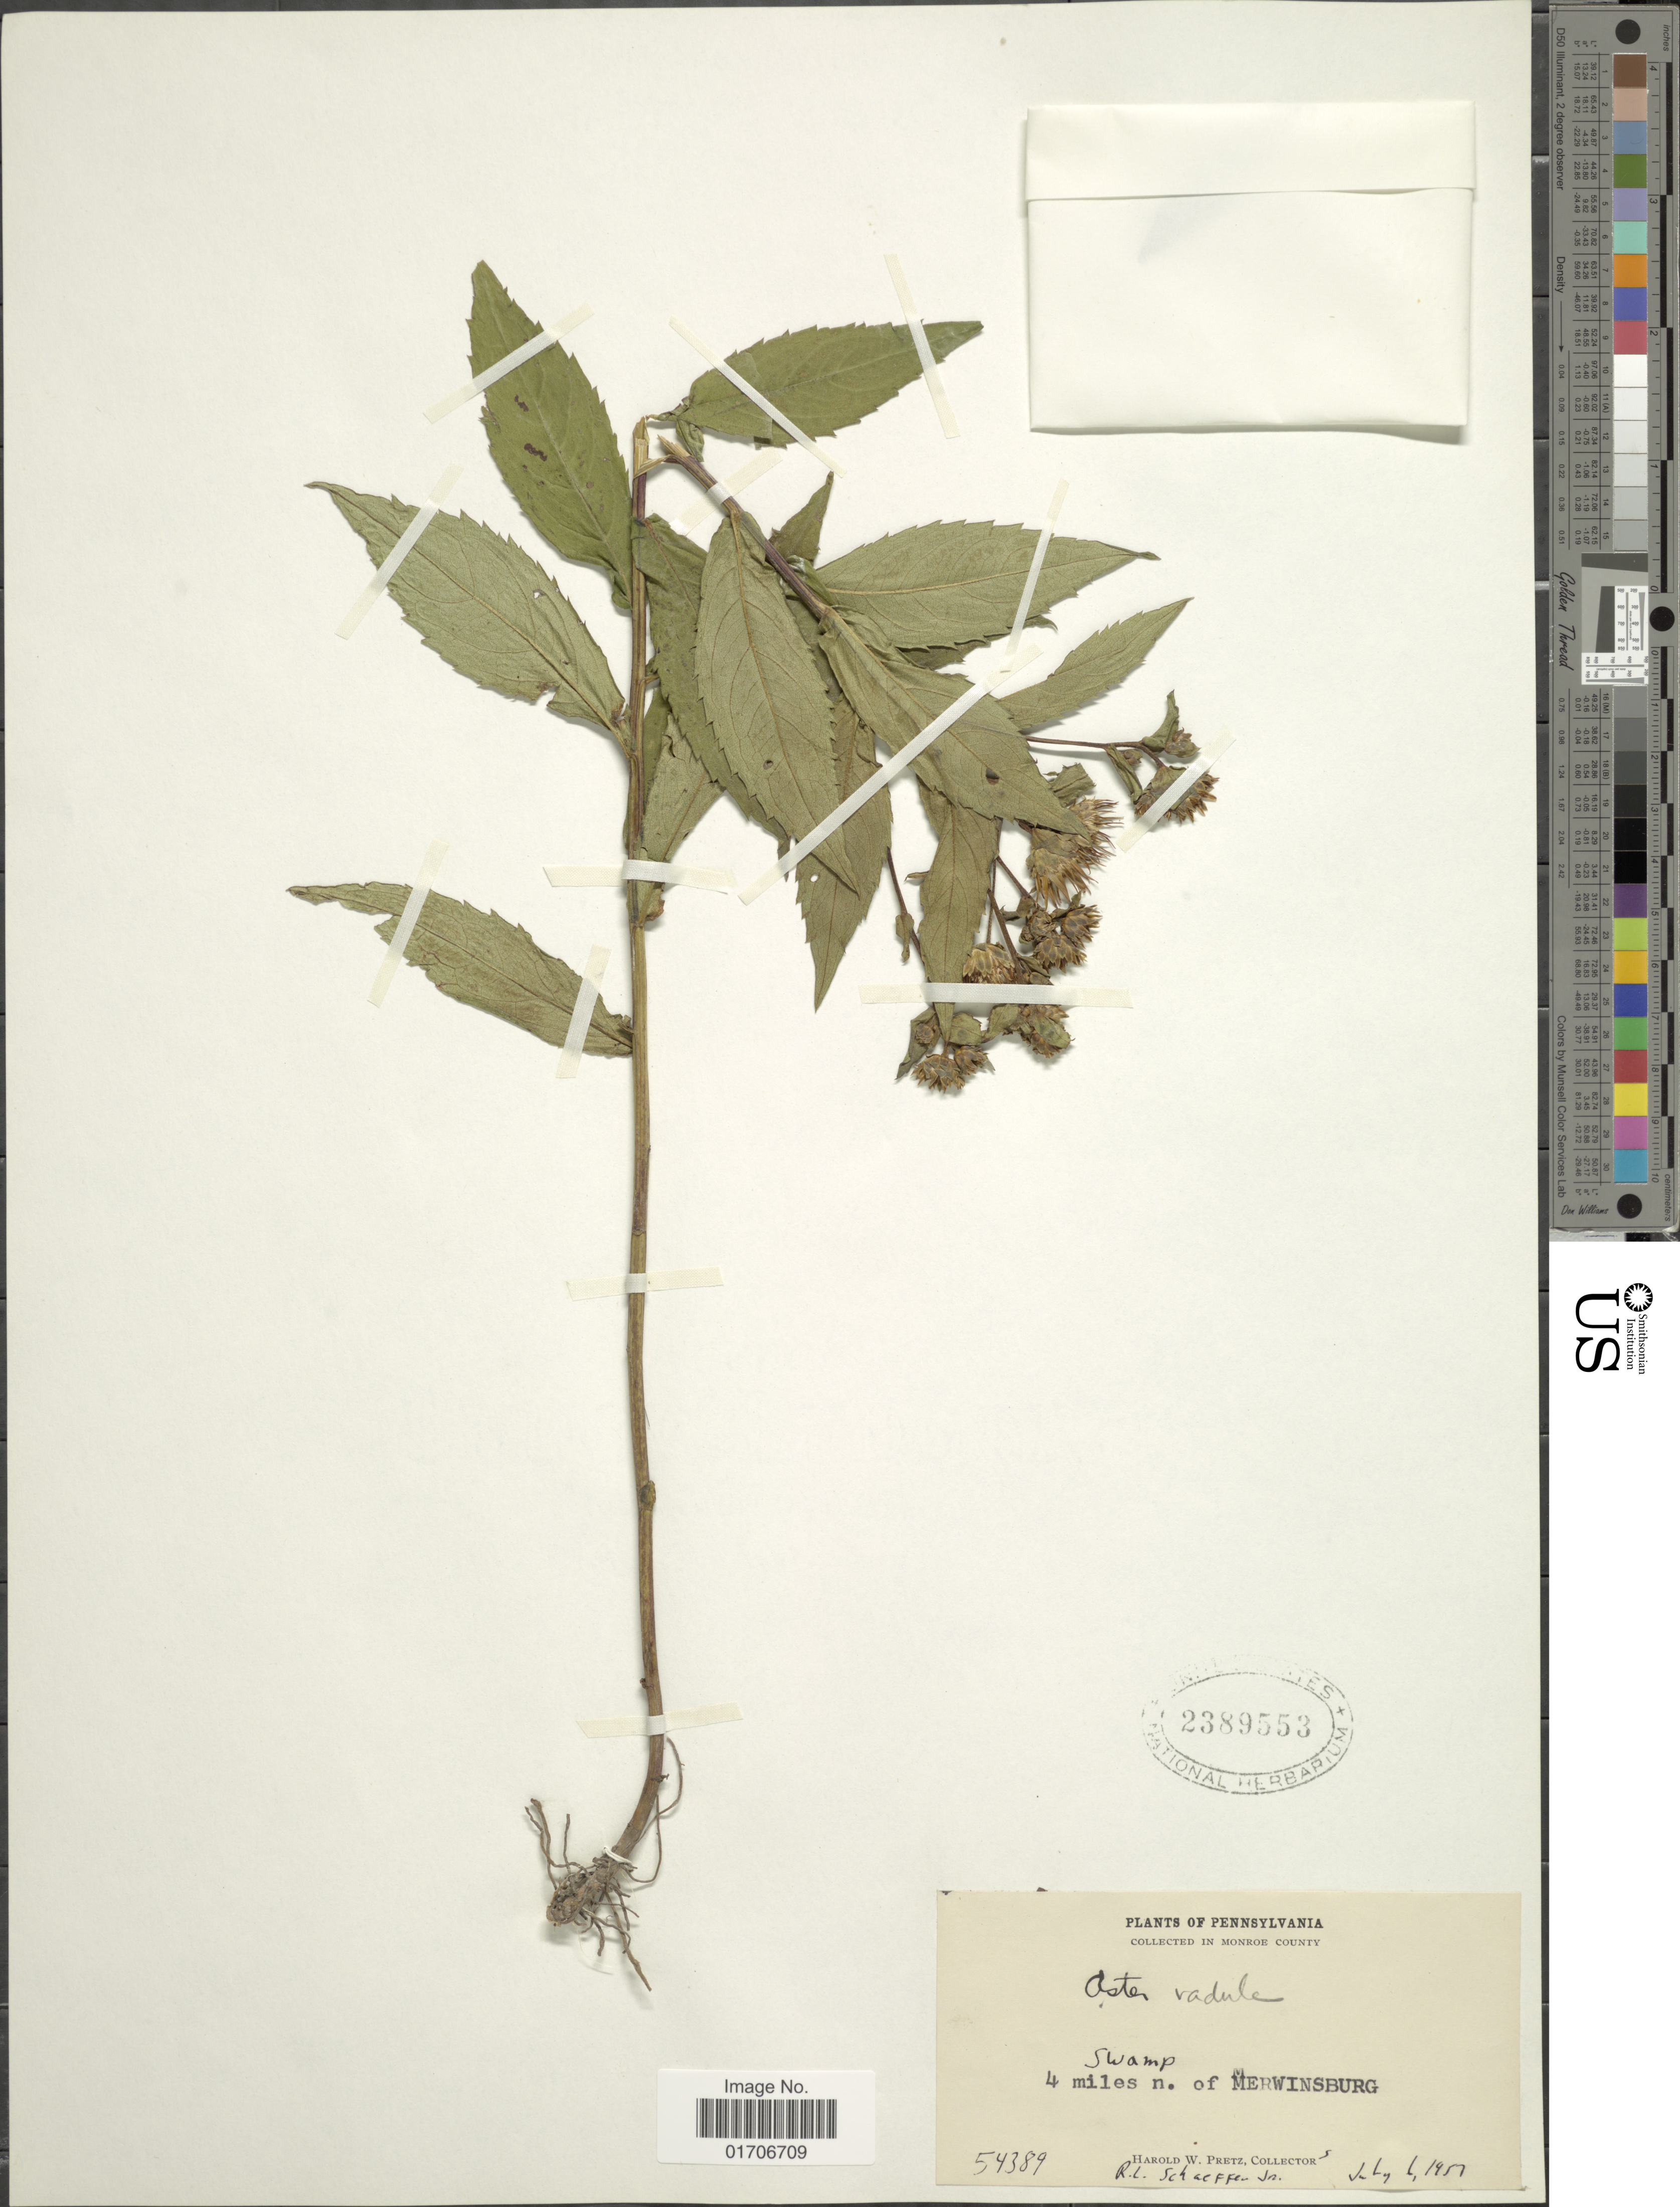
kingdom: Plantae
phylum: Tracheophyta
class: Magnoliopsida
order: Asterales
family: Asteraceae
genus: Eurybia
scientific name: Eurybia radula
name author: (Aiton) G.L. Nesom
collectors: H. W. Pretz & R. L. Schaeffer Jr.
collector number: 54389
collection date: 1951-07-06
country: United States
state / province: Pennsylvania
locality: Monroe County. 4 miles n. of Merwinsburg.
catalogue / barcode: US 2389553